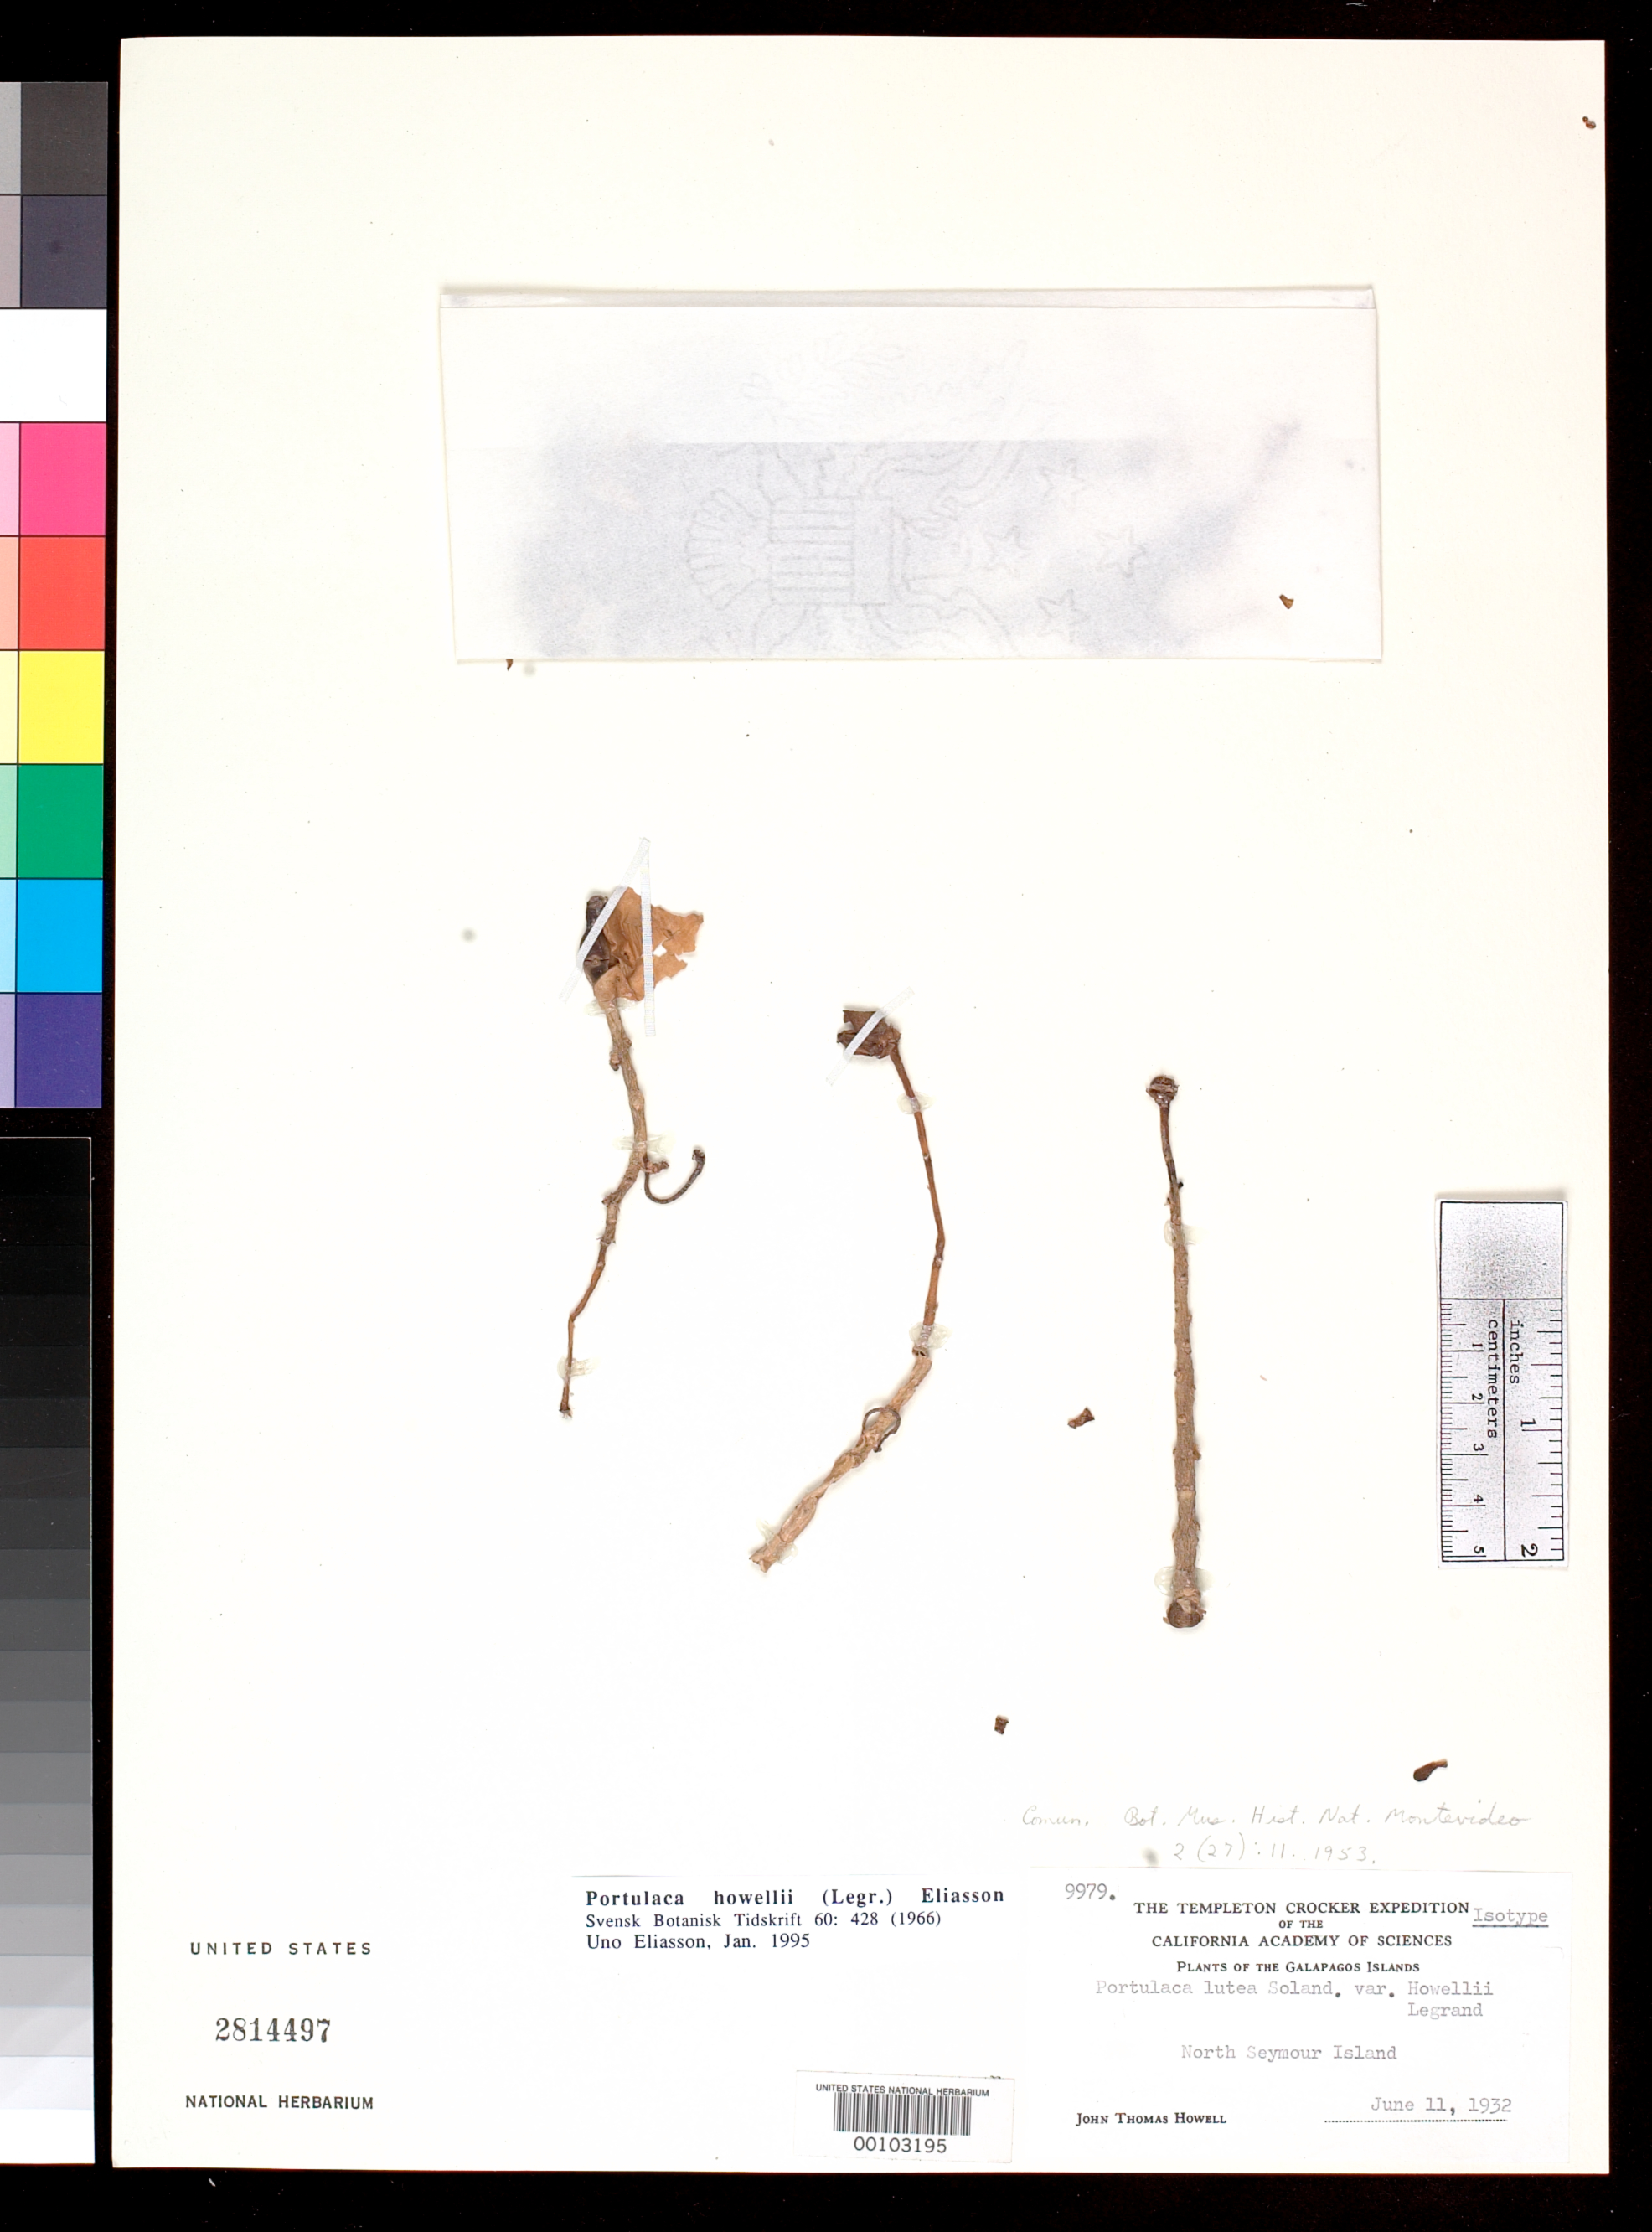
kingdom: Plantae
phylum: Tracheophyta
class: Magnoliopsida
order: Caryophyllales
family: Portulacaceae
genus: Portulaca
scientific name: Portulaca lutea var. howellii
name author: D. Legrand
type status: Isotype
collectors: J. T. Howell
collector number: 9979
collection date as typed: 11 Jun 1932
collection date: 1932-06-11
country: Ecuador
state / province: Colón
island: Seymour [North Seymour]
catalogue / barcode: US 2814497